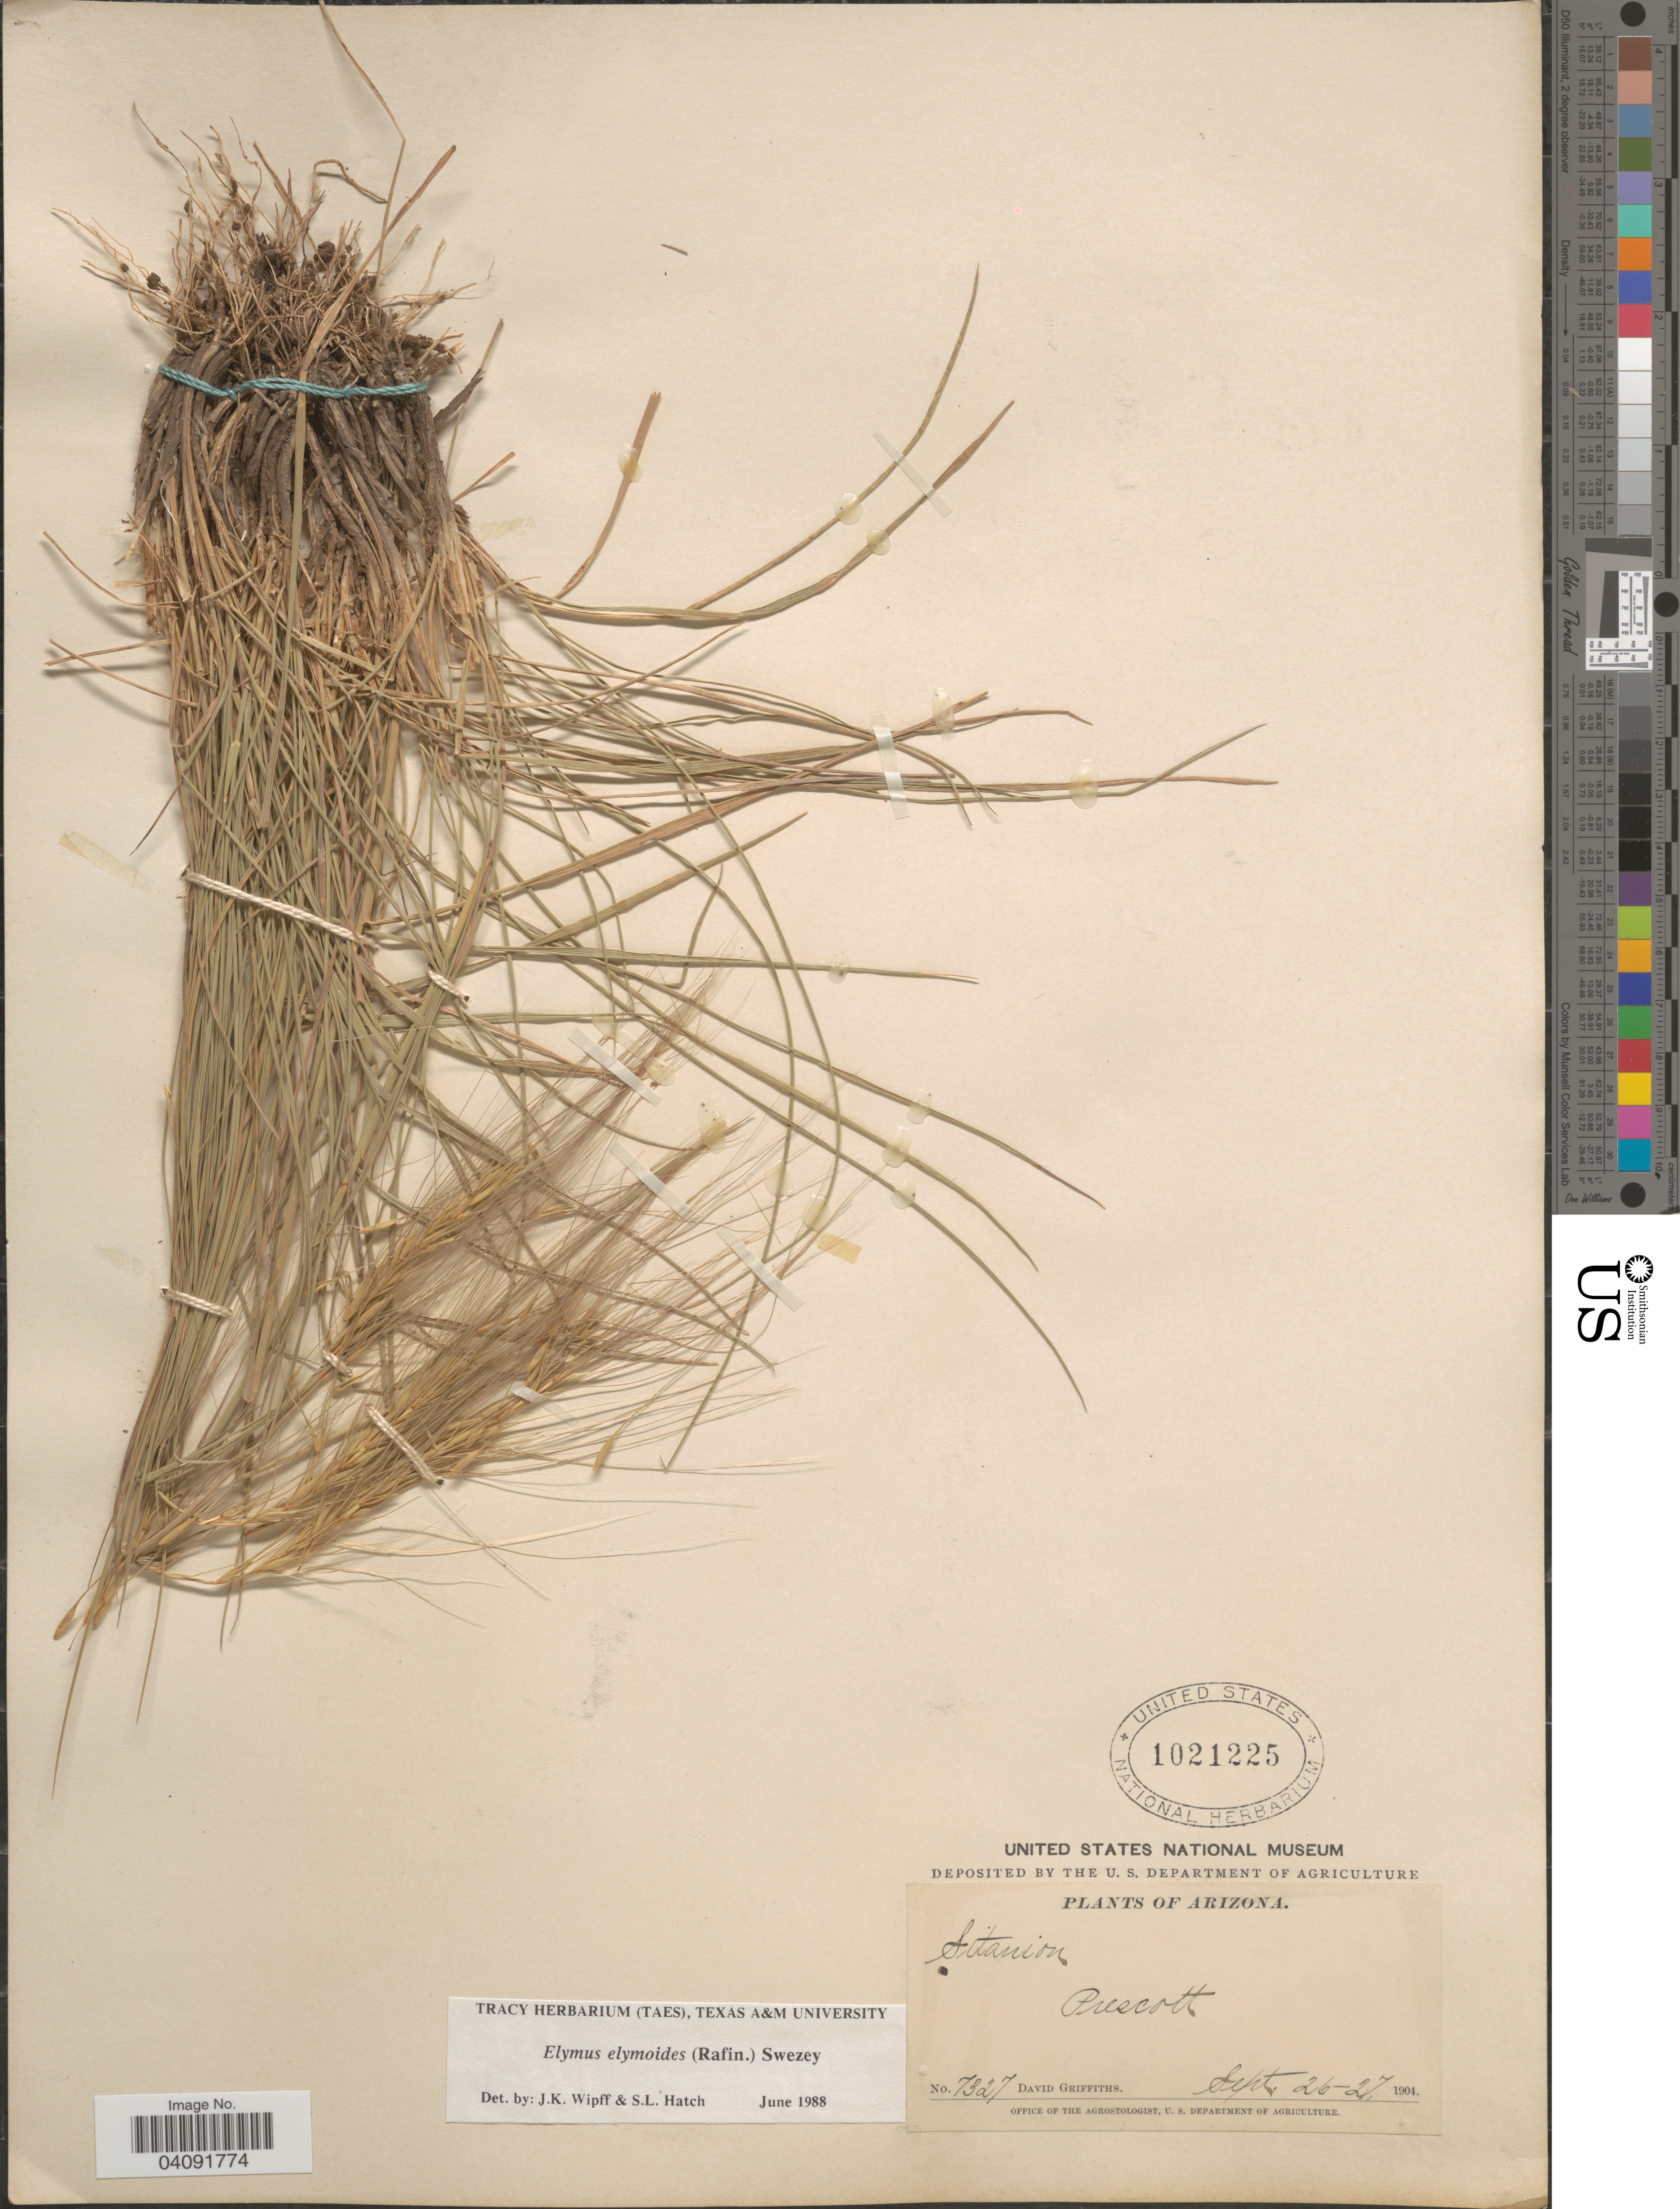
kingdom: Plantae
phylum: Tracheophyta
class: Liliopsida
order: Poales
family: Poaceae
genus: Elymus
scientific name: Elymus elymoides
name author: (Raf.) Swezey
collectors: D. Griffiths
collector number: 7327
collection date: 1904-09-26/1904-09-27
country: United States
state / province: Arizona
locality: Prescott.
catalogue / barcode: US 1021225